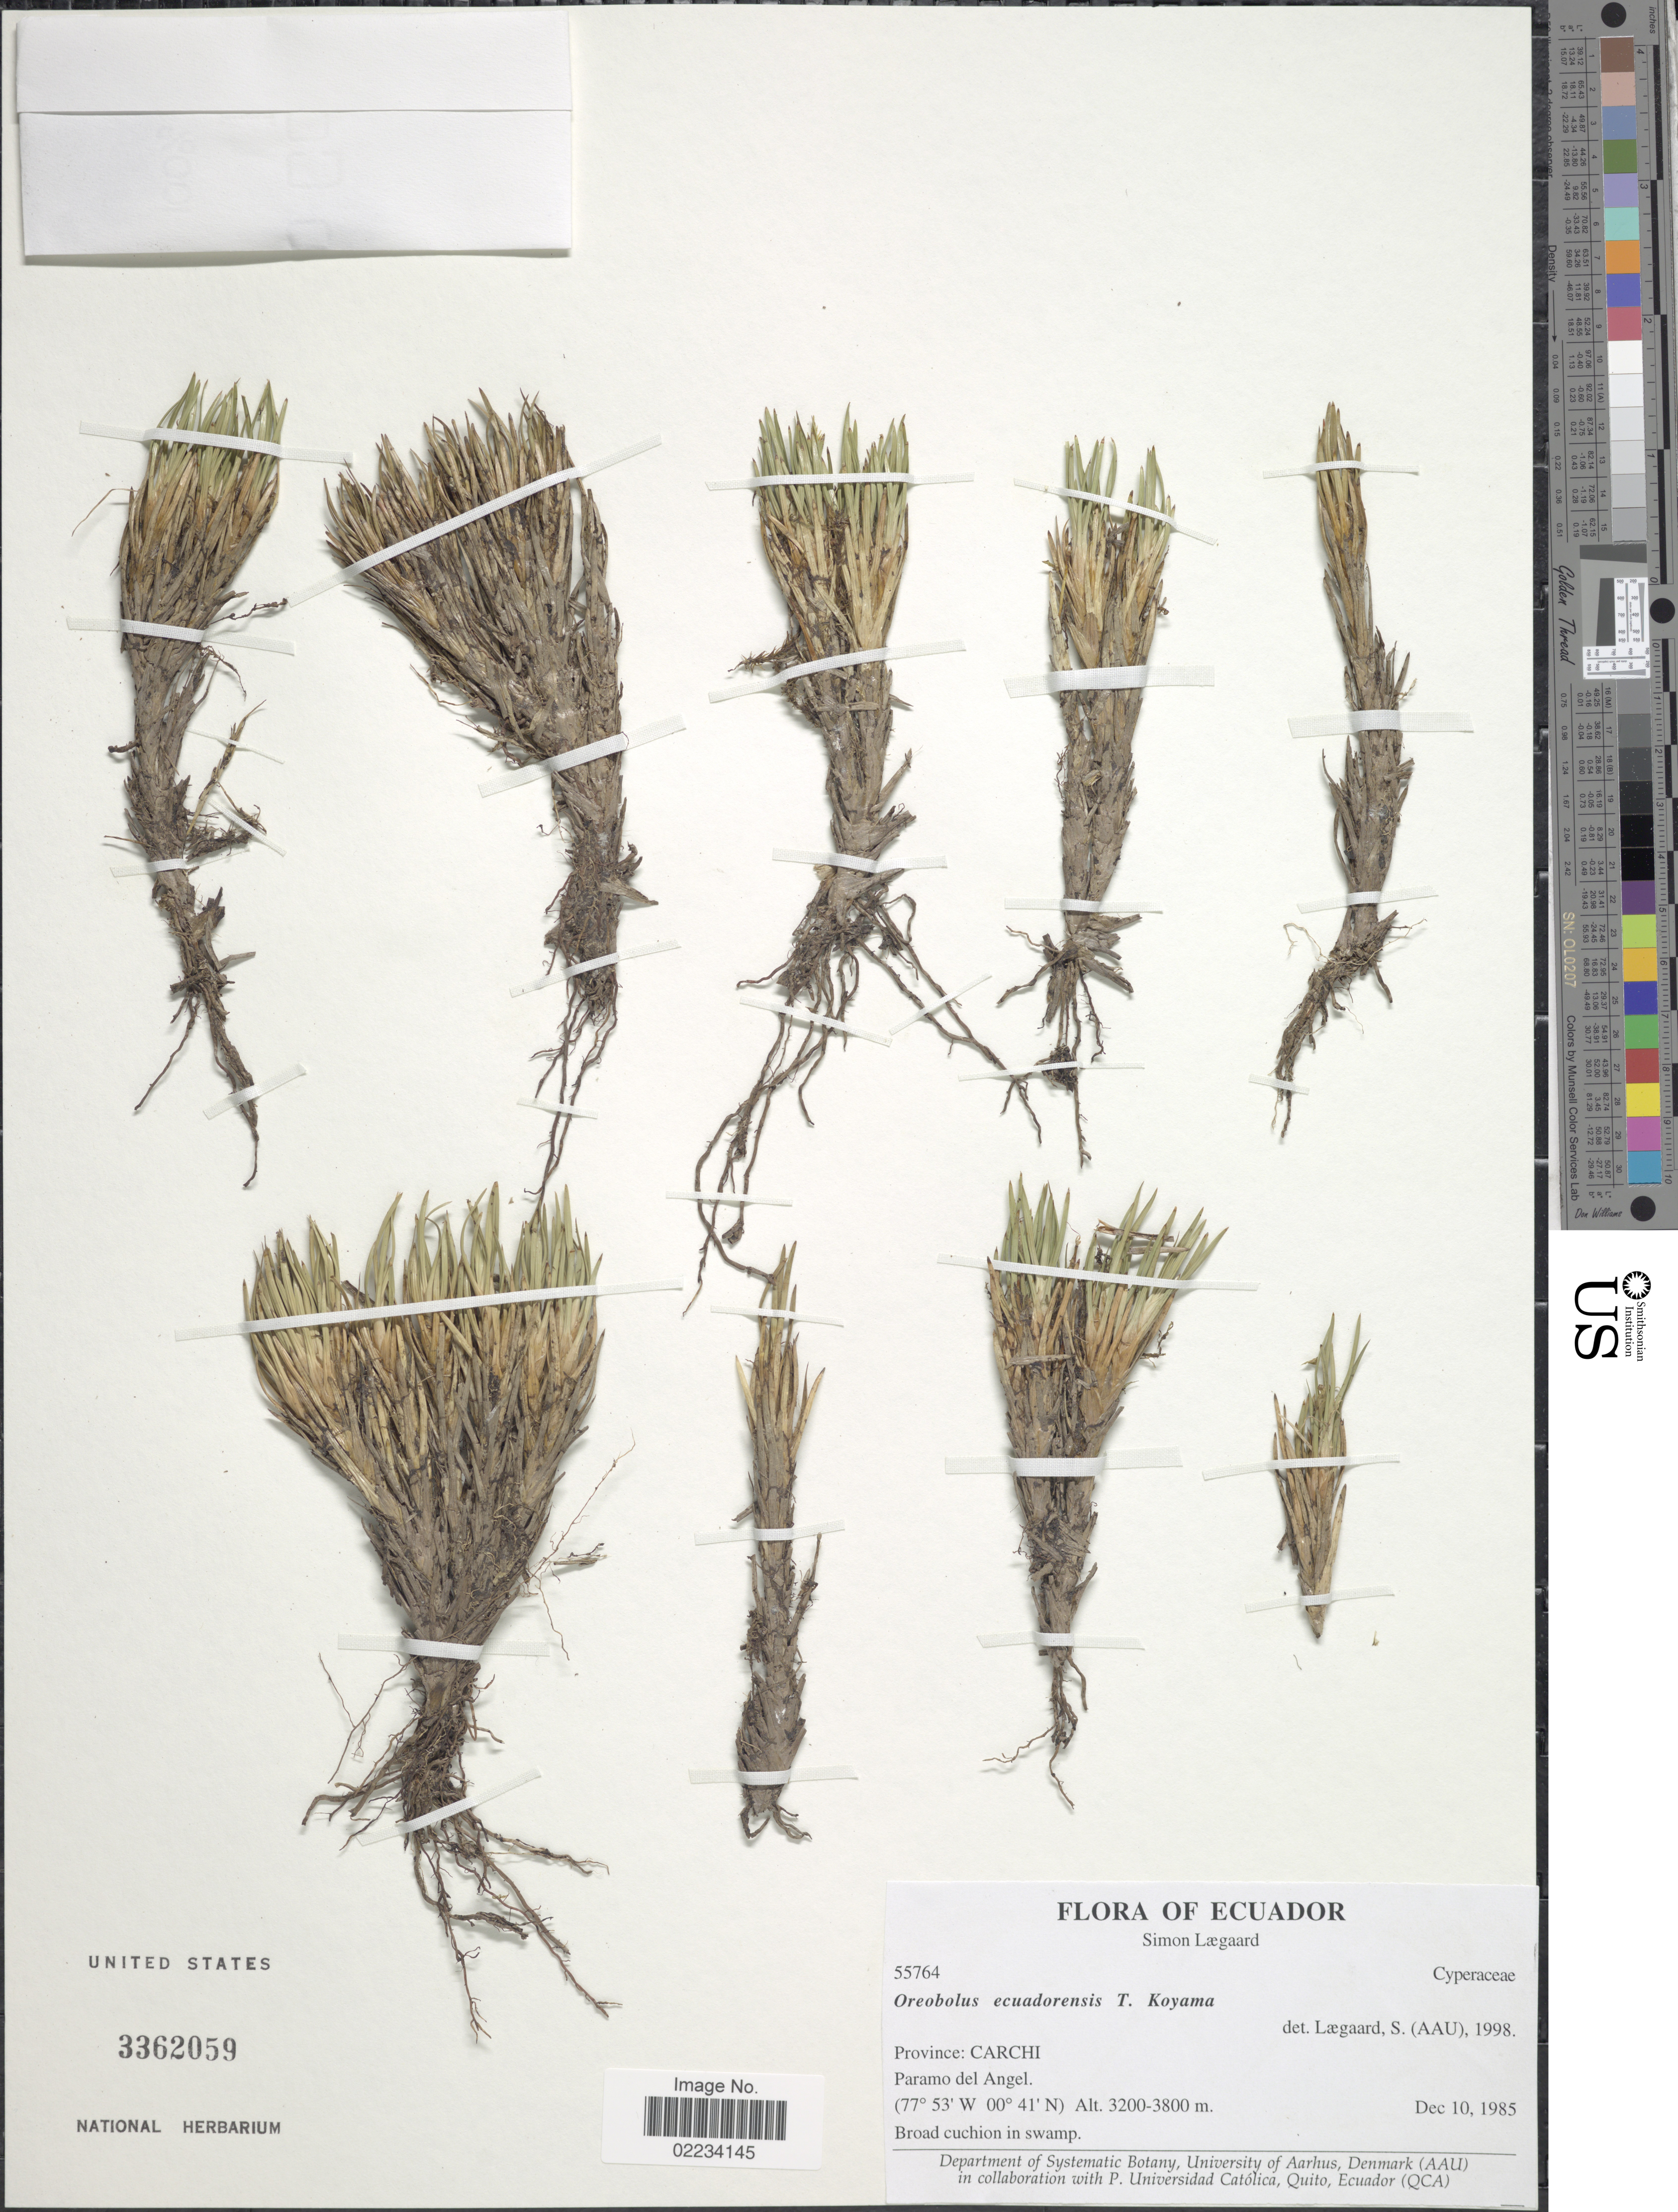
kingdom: Plantae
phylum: Tracheophyta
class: Liliopsida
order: Poales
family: Cyperaceae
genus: Oreobolus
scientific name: Oreobolus ecuadorensis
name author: T. Koyama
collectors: S. Lægaard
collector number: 55764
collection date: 1985-12-10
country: Ecuador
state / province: Carchi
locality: Paramo del Angel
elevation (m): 3200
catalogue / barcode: US 3362059